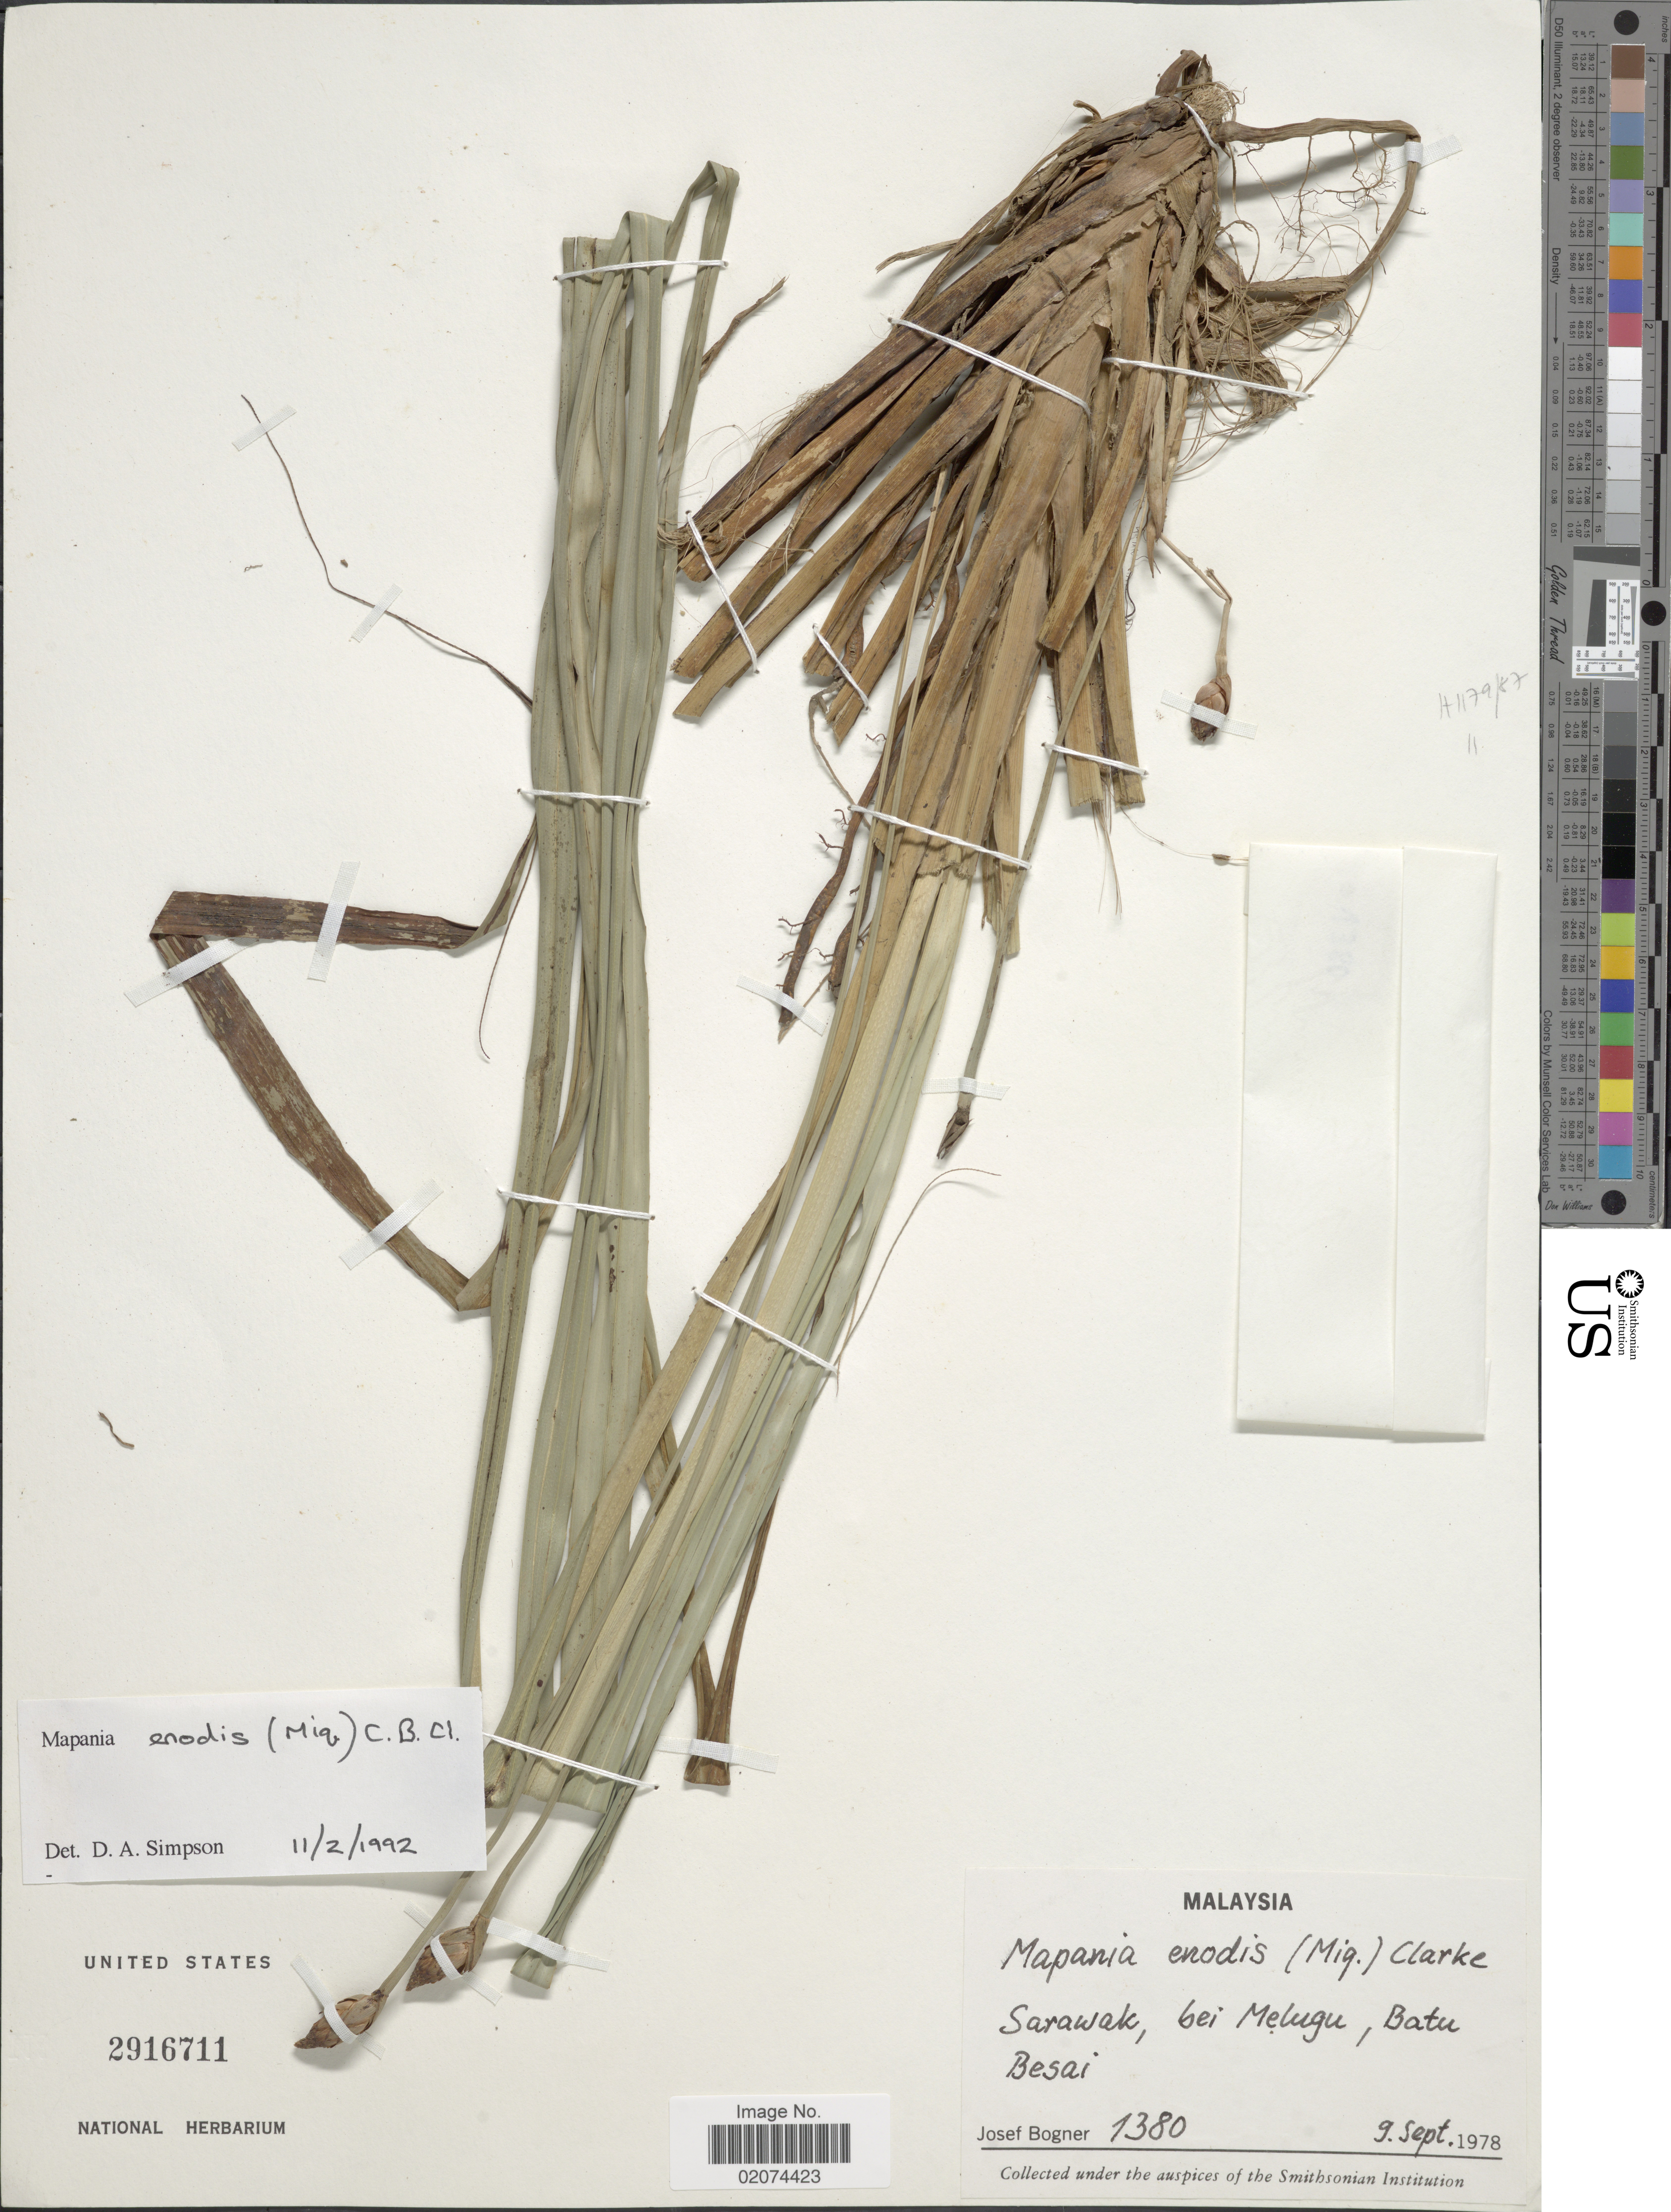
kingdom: Plantae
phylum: Tracheophyta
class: Liliopsida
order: Poales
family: Cyperaceae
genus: Mapania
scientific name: Mapania enodis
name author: (Miq.) C.B. Clarke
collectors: J. Bogner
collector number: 1380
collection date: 1978-09-09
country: Malaysia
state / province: Sarawak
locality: Bei Melugu, Batu Besai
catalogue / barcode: US 2916711